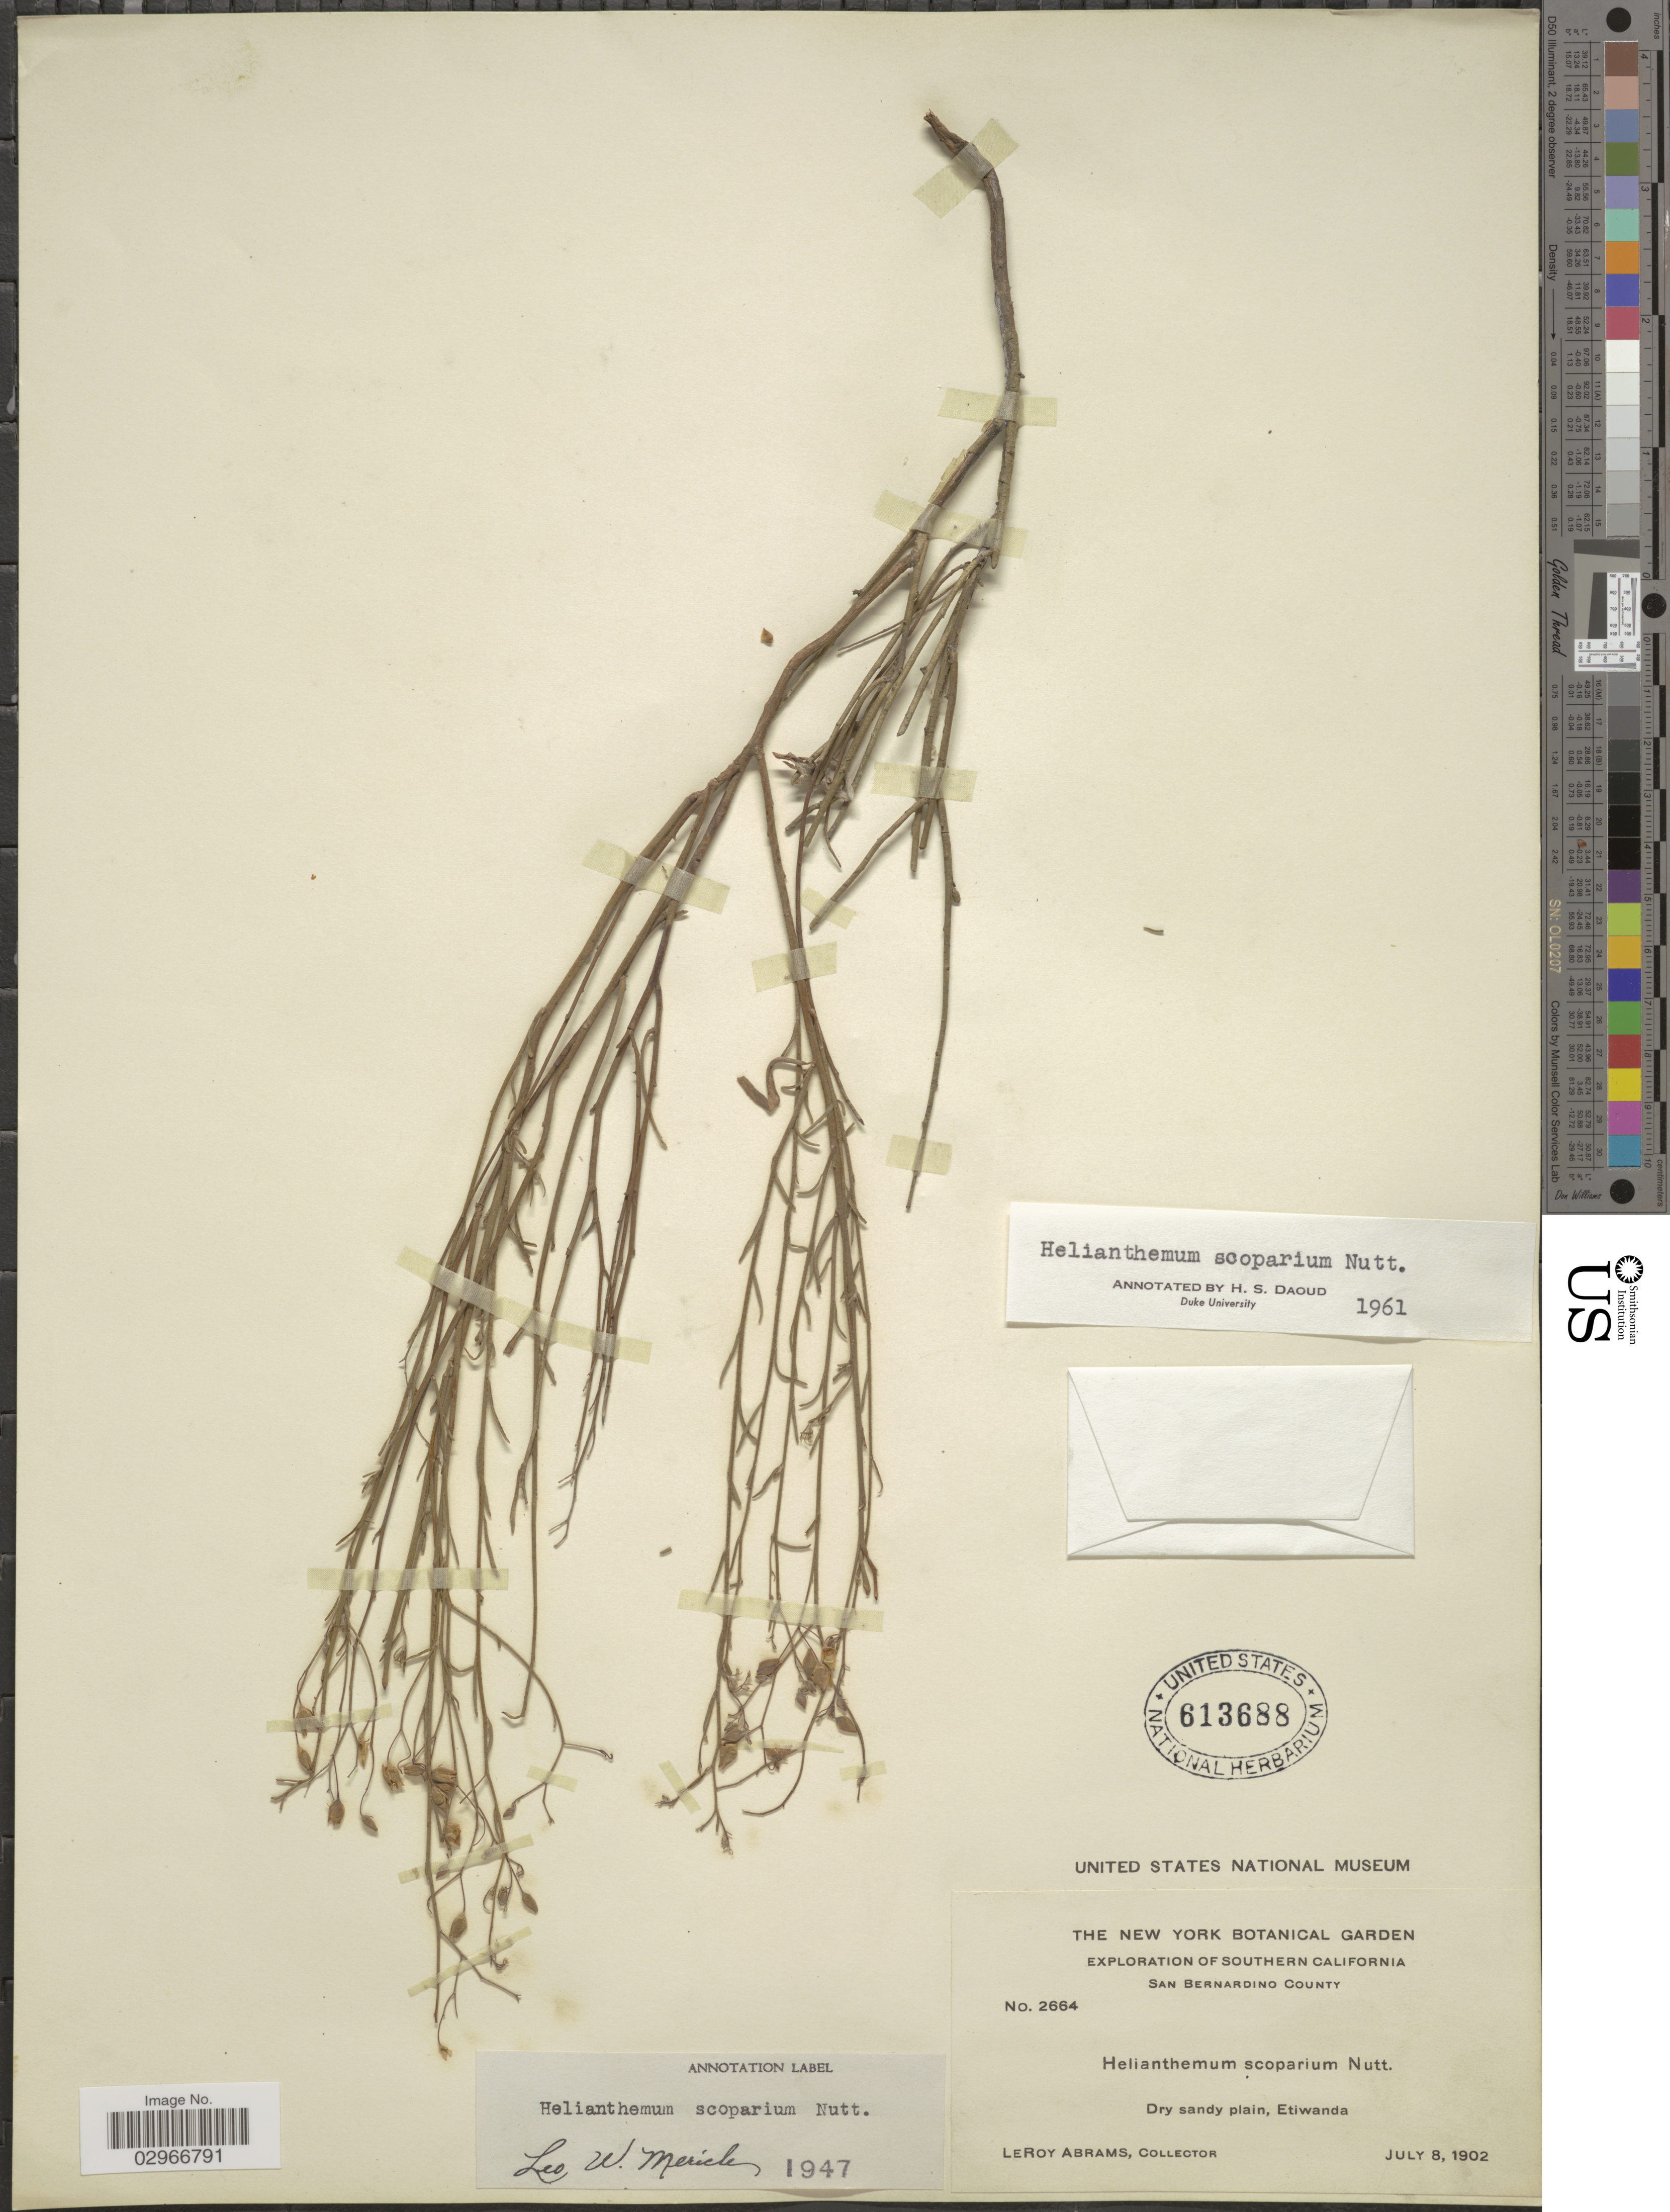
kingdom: Plantae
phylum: Tracheophyta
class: Magnoliopsida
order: Malvales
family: Cistaceae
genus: Helianthemum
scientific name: Helianthemum scoparium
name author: Nutt. ex Torr. & A. Gray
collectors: L. Abrams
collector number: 2664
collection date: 1902-07-08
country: United States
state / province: California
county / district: San Bernardino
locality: Southern California. San Bernardino County. Etiwanda.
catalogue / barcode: US 613688